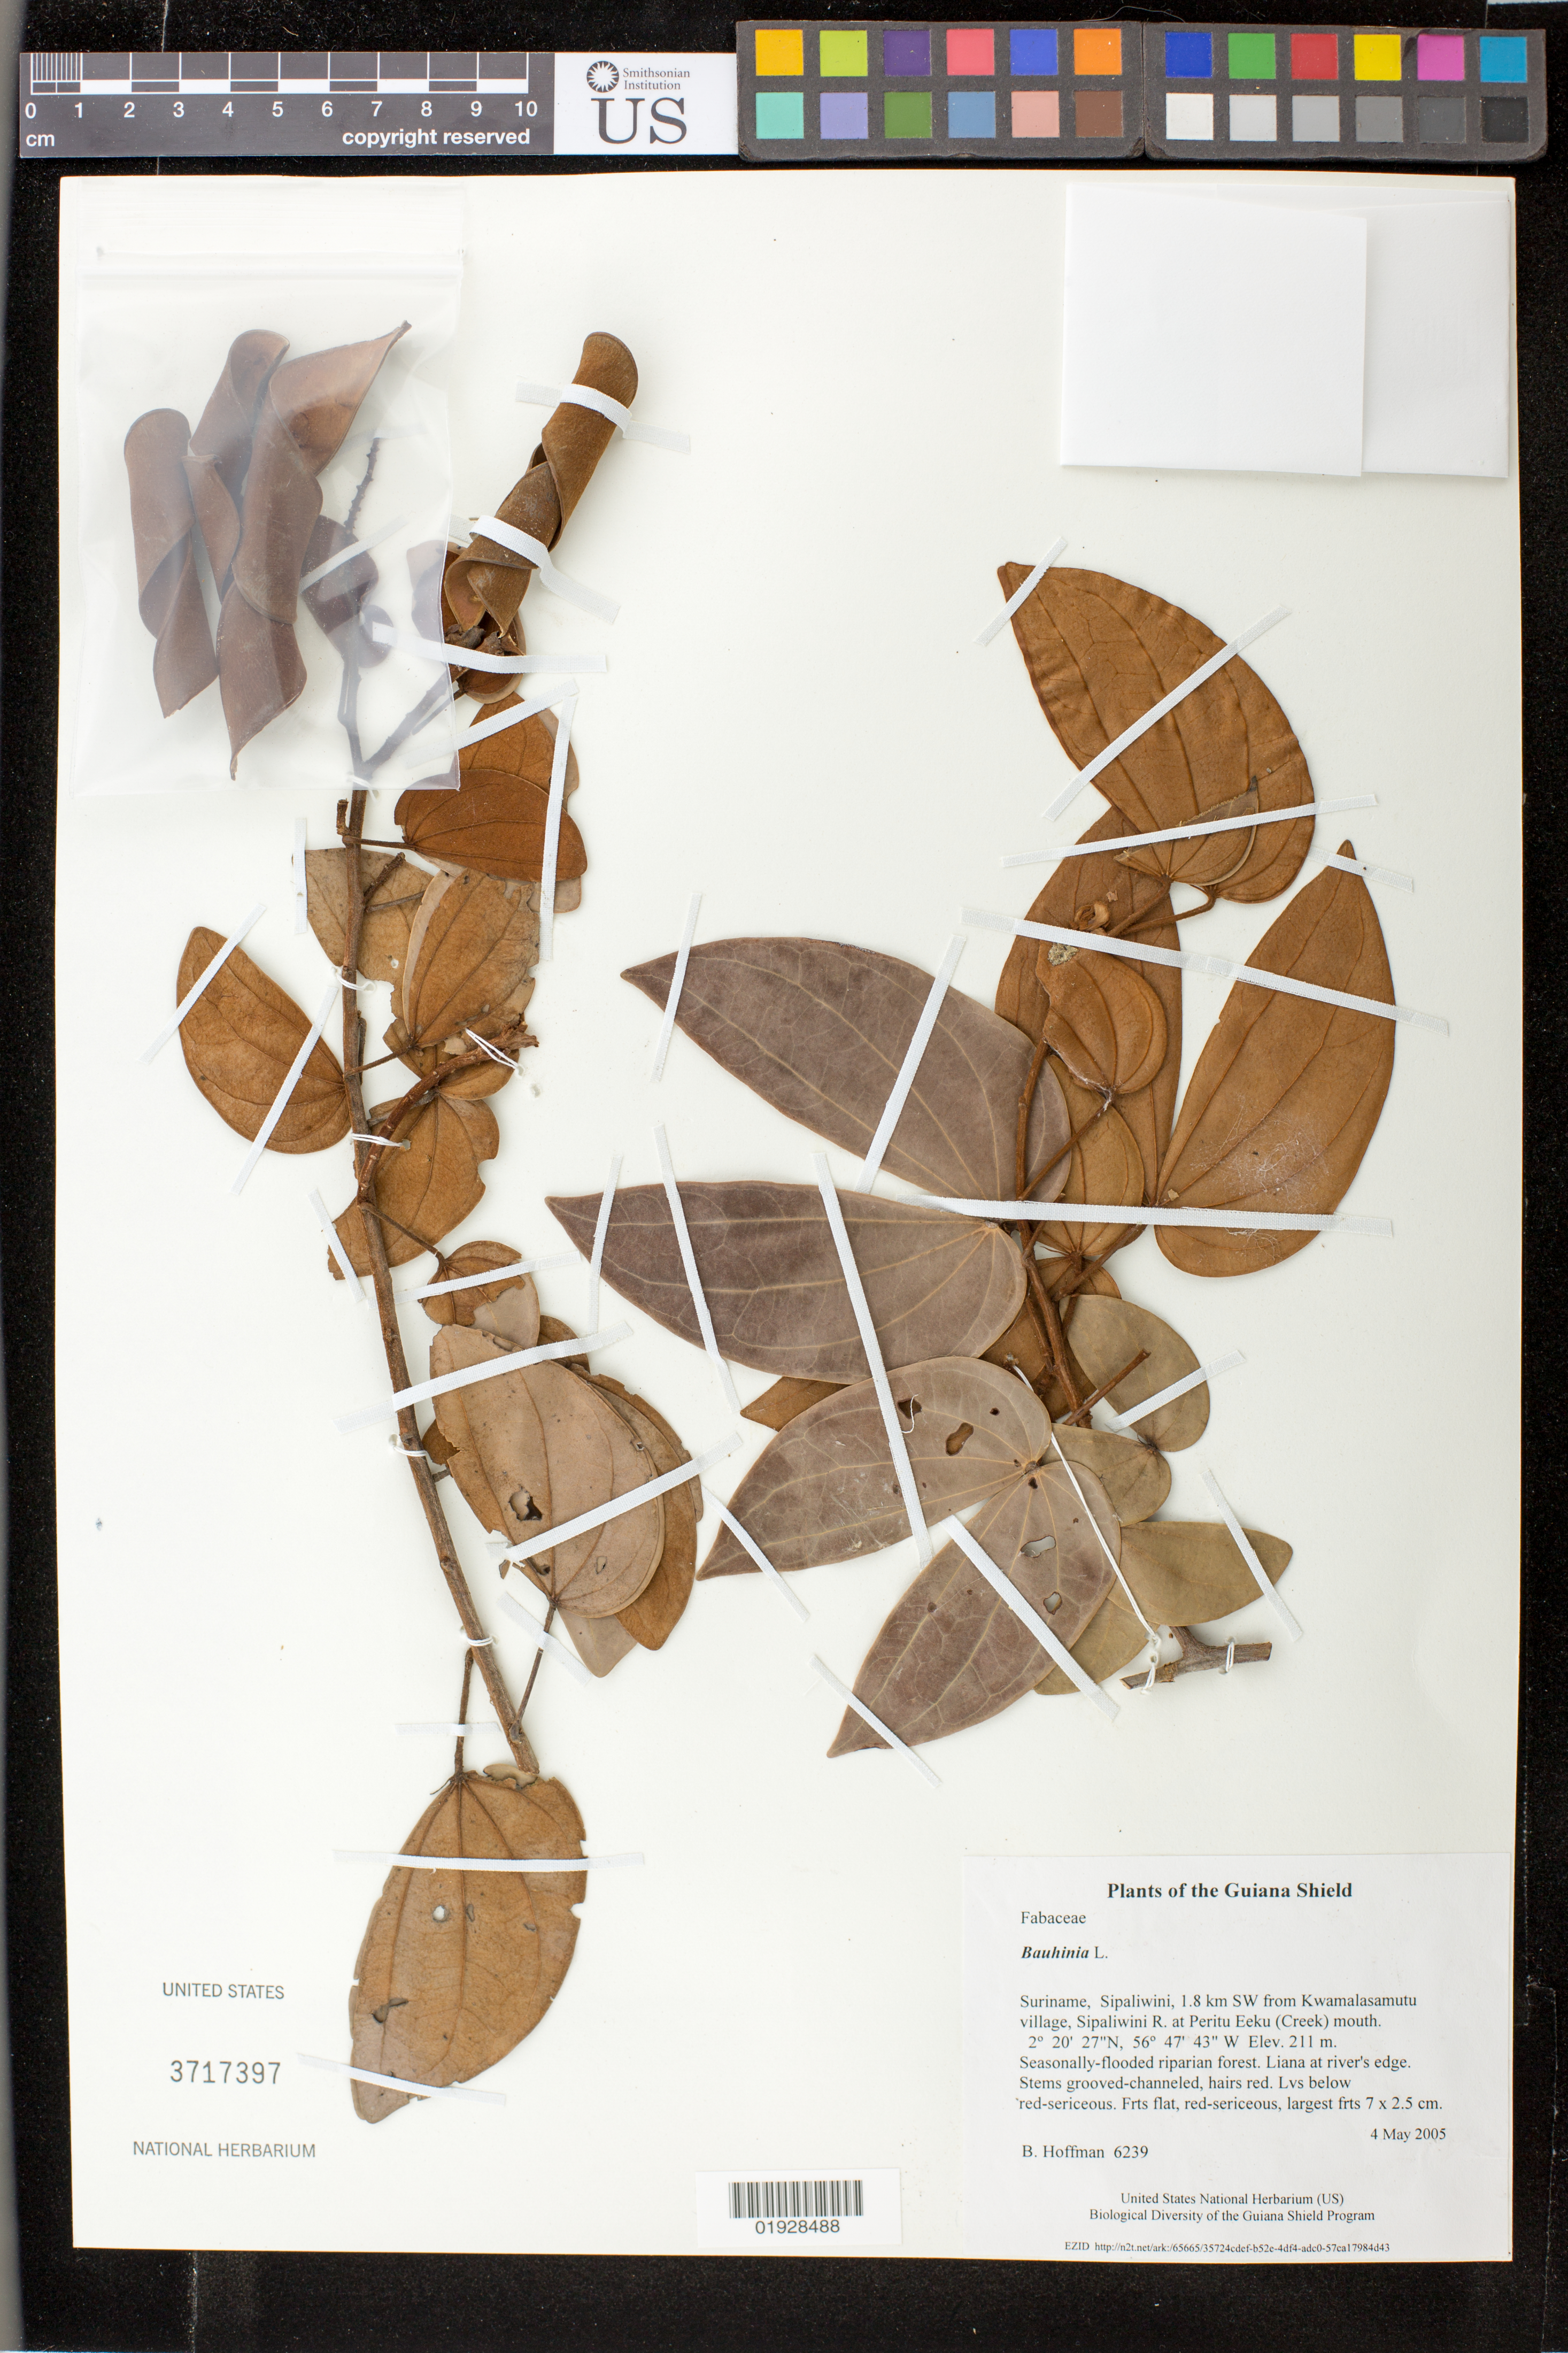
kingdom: Plantae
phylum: Tracheophyta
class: Magnoliopsida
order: Fabales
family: Fabaceae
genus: Bauhinia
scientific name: Bauhinia sp.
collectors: B. Hoffman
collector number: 6239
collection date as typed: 4 May 2005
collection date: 2005-05-04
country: Suriname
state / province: Sipaliwini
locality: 1.8 km SW from Kwamalasamutu village, Sipaliwini R. at Peritu Eeku (Creek) mouth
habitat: Seasonally-flooded riparian forest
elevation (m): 211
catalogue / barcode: US 3717397